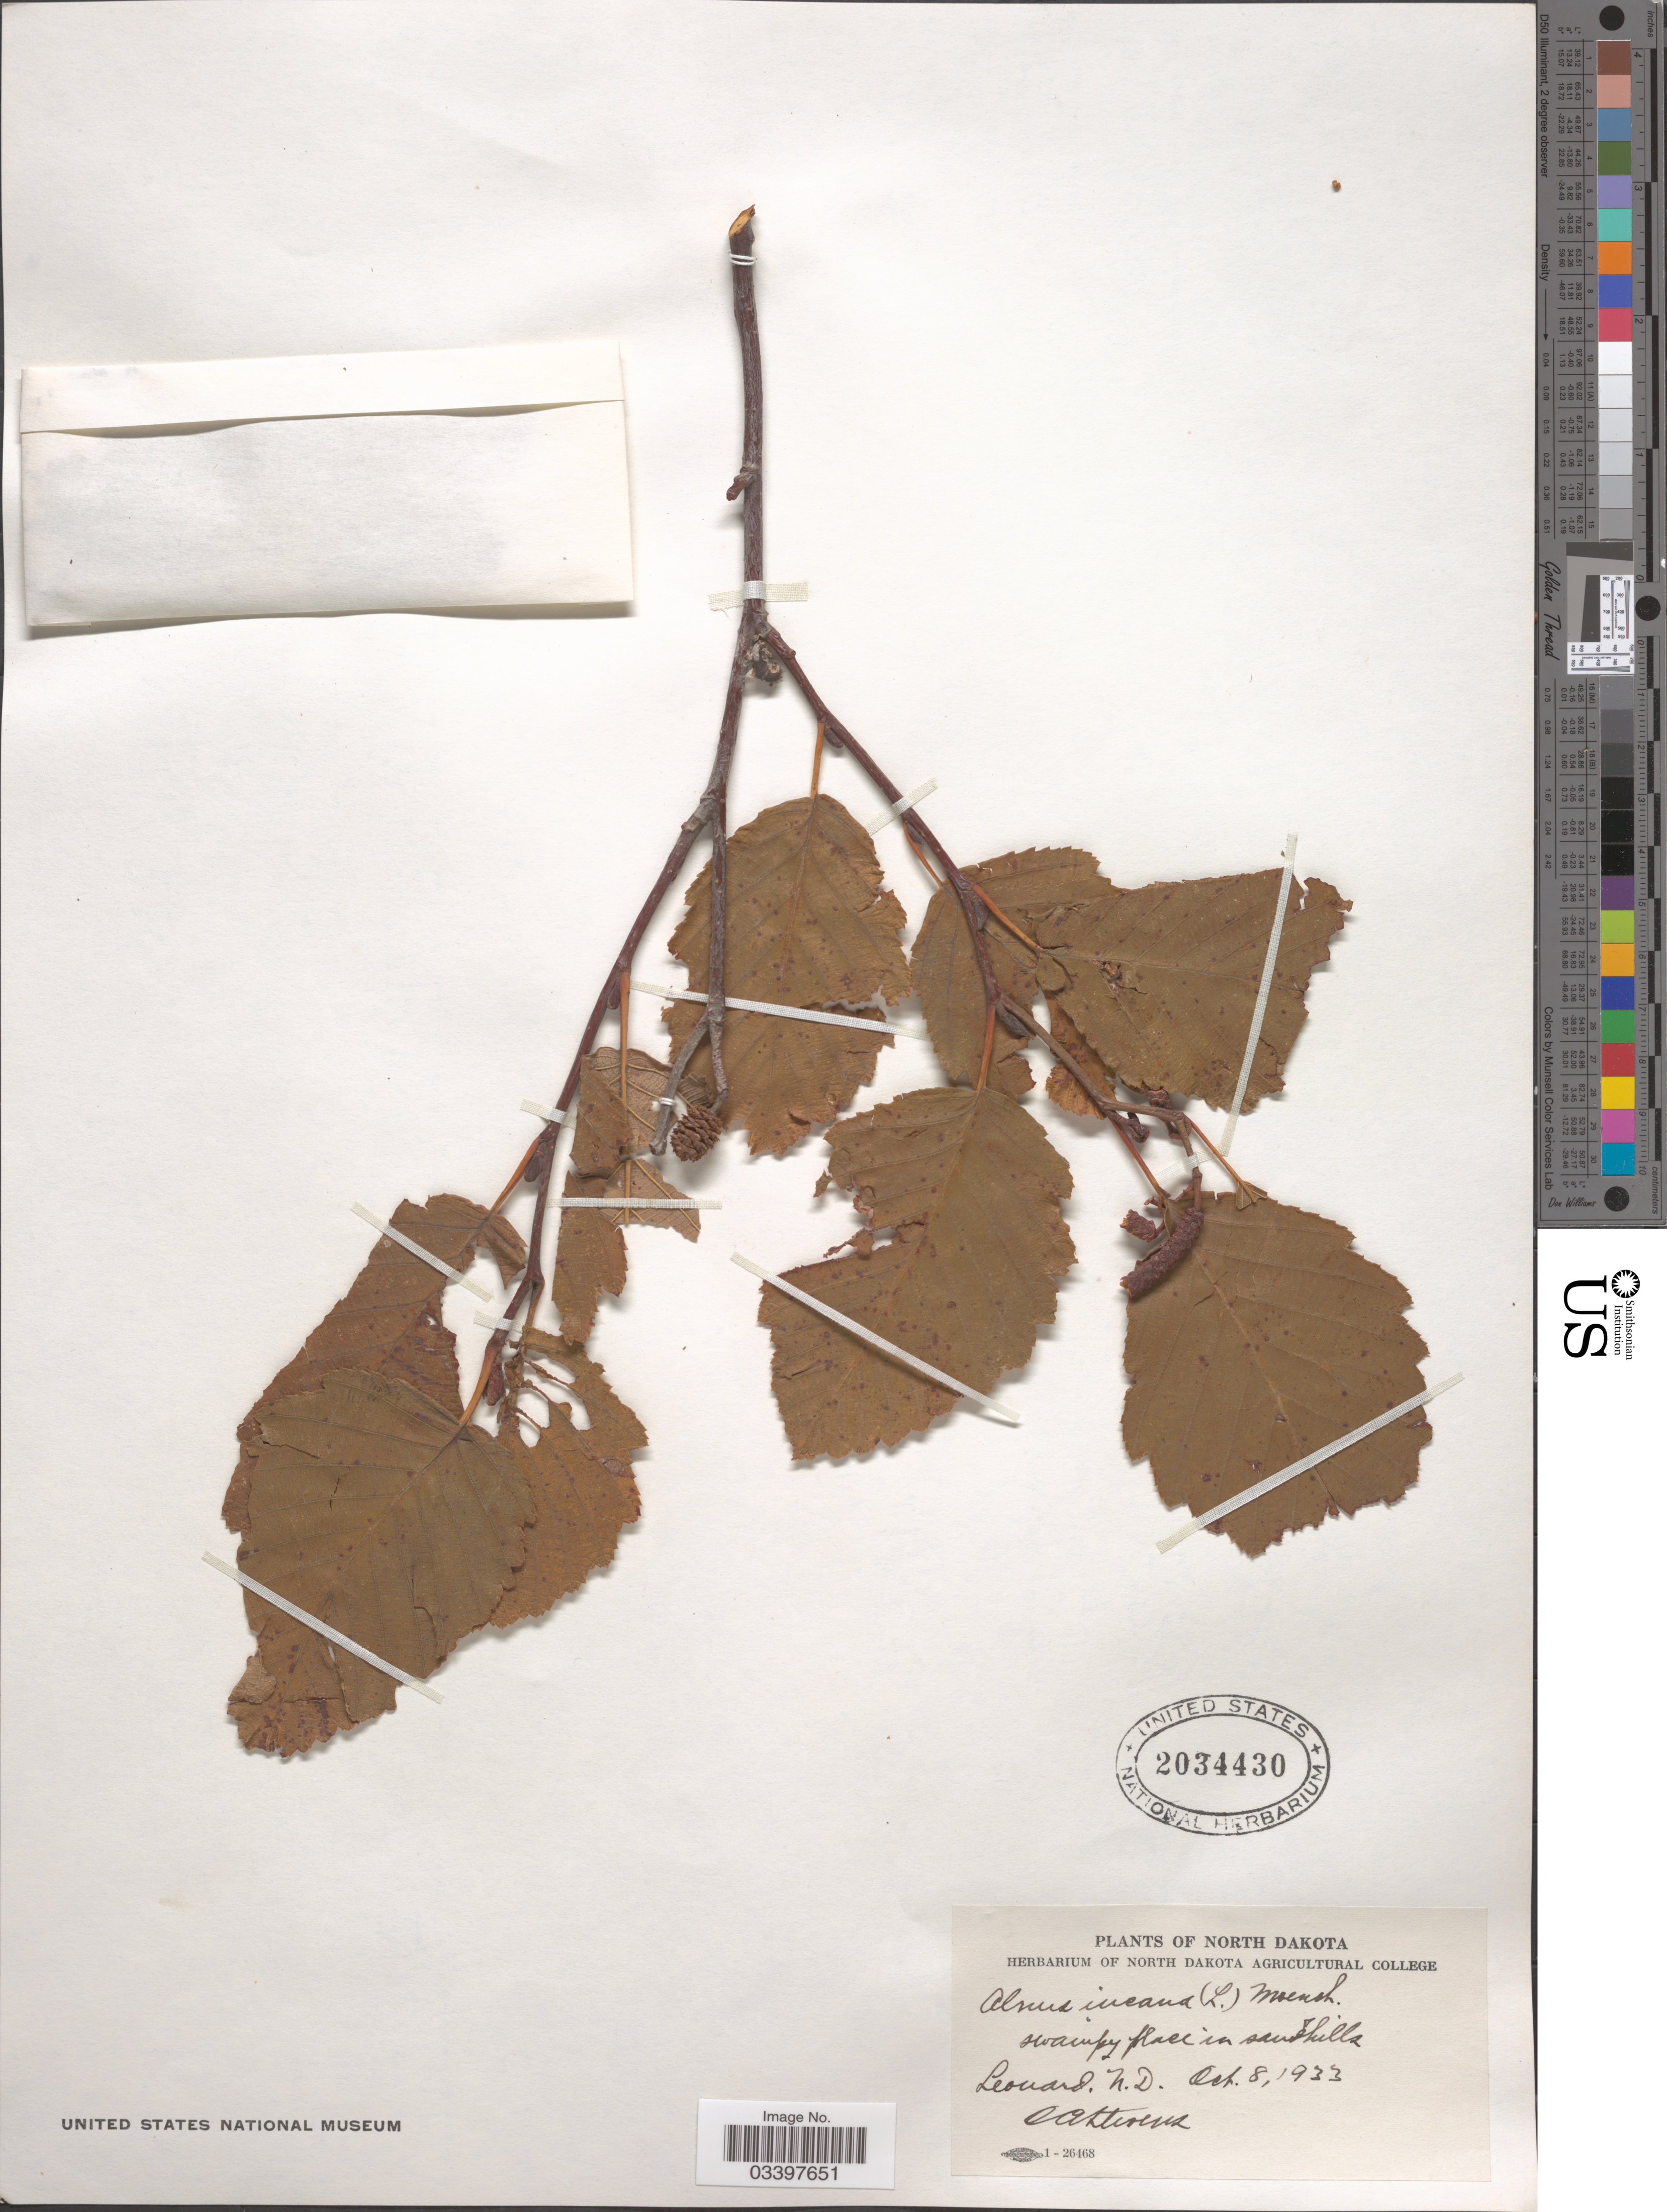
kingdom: Plantae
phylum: Tracheophyta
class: Magnoliopsida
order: Fagales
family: Betulaceae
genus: Alnus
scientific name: Alnus incana subsp. rugosa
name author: (Du Roi) R.T. Clausen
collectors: O. A. Stevens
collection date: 1933-10-08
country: United States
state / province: North Dakota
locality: Leonard.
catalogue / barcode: US 2034430